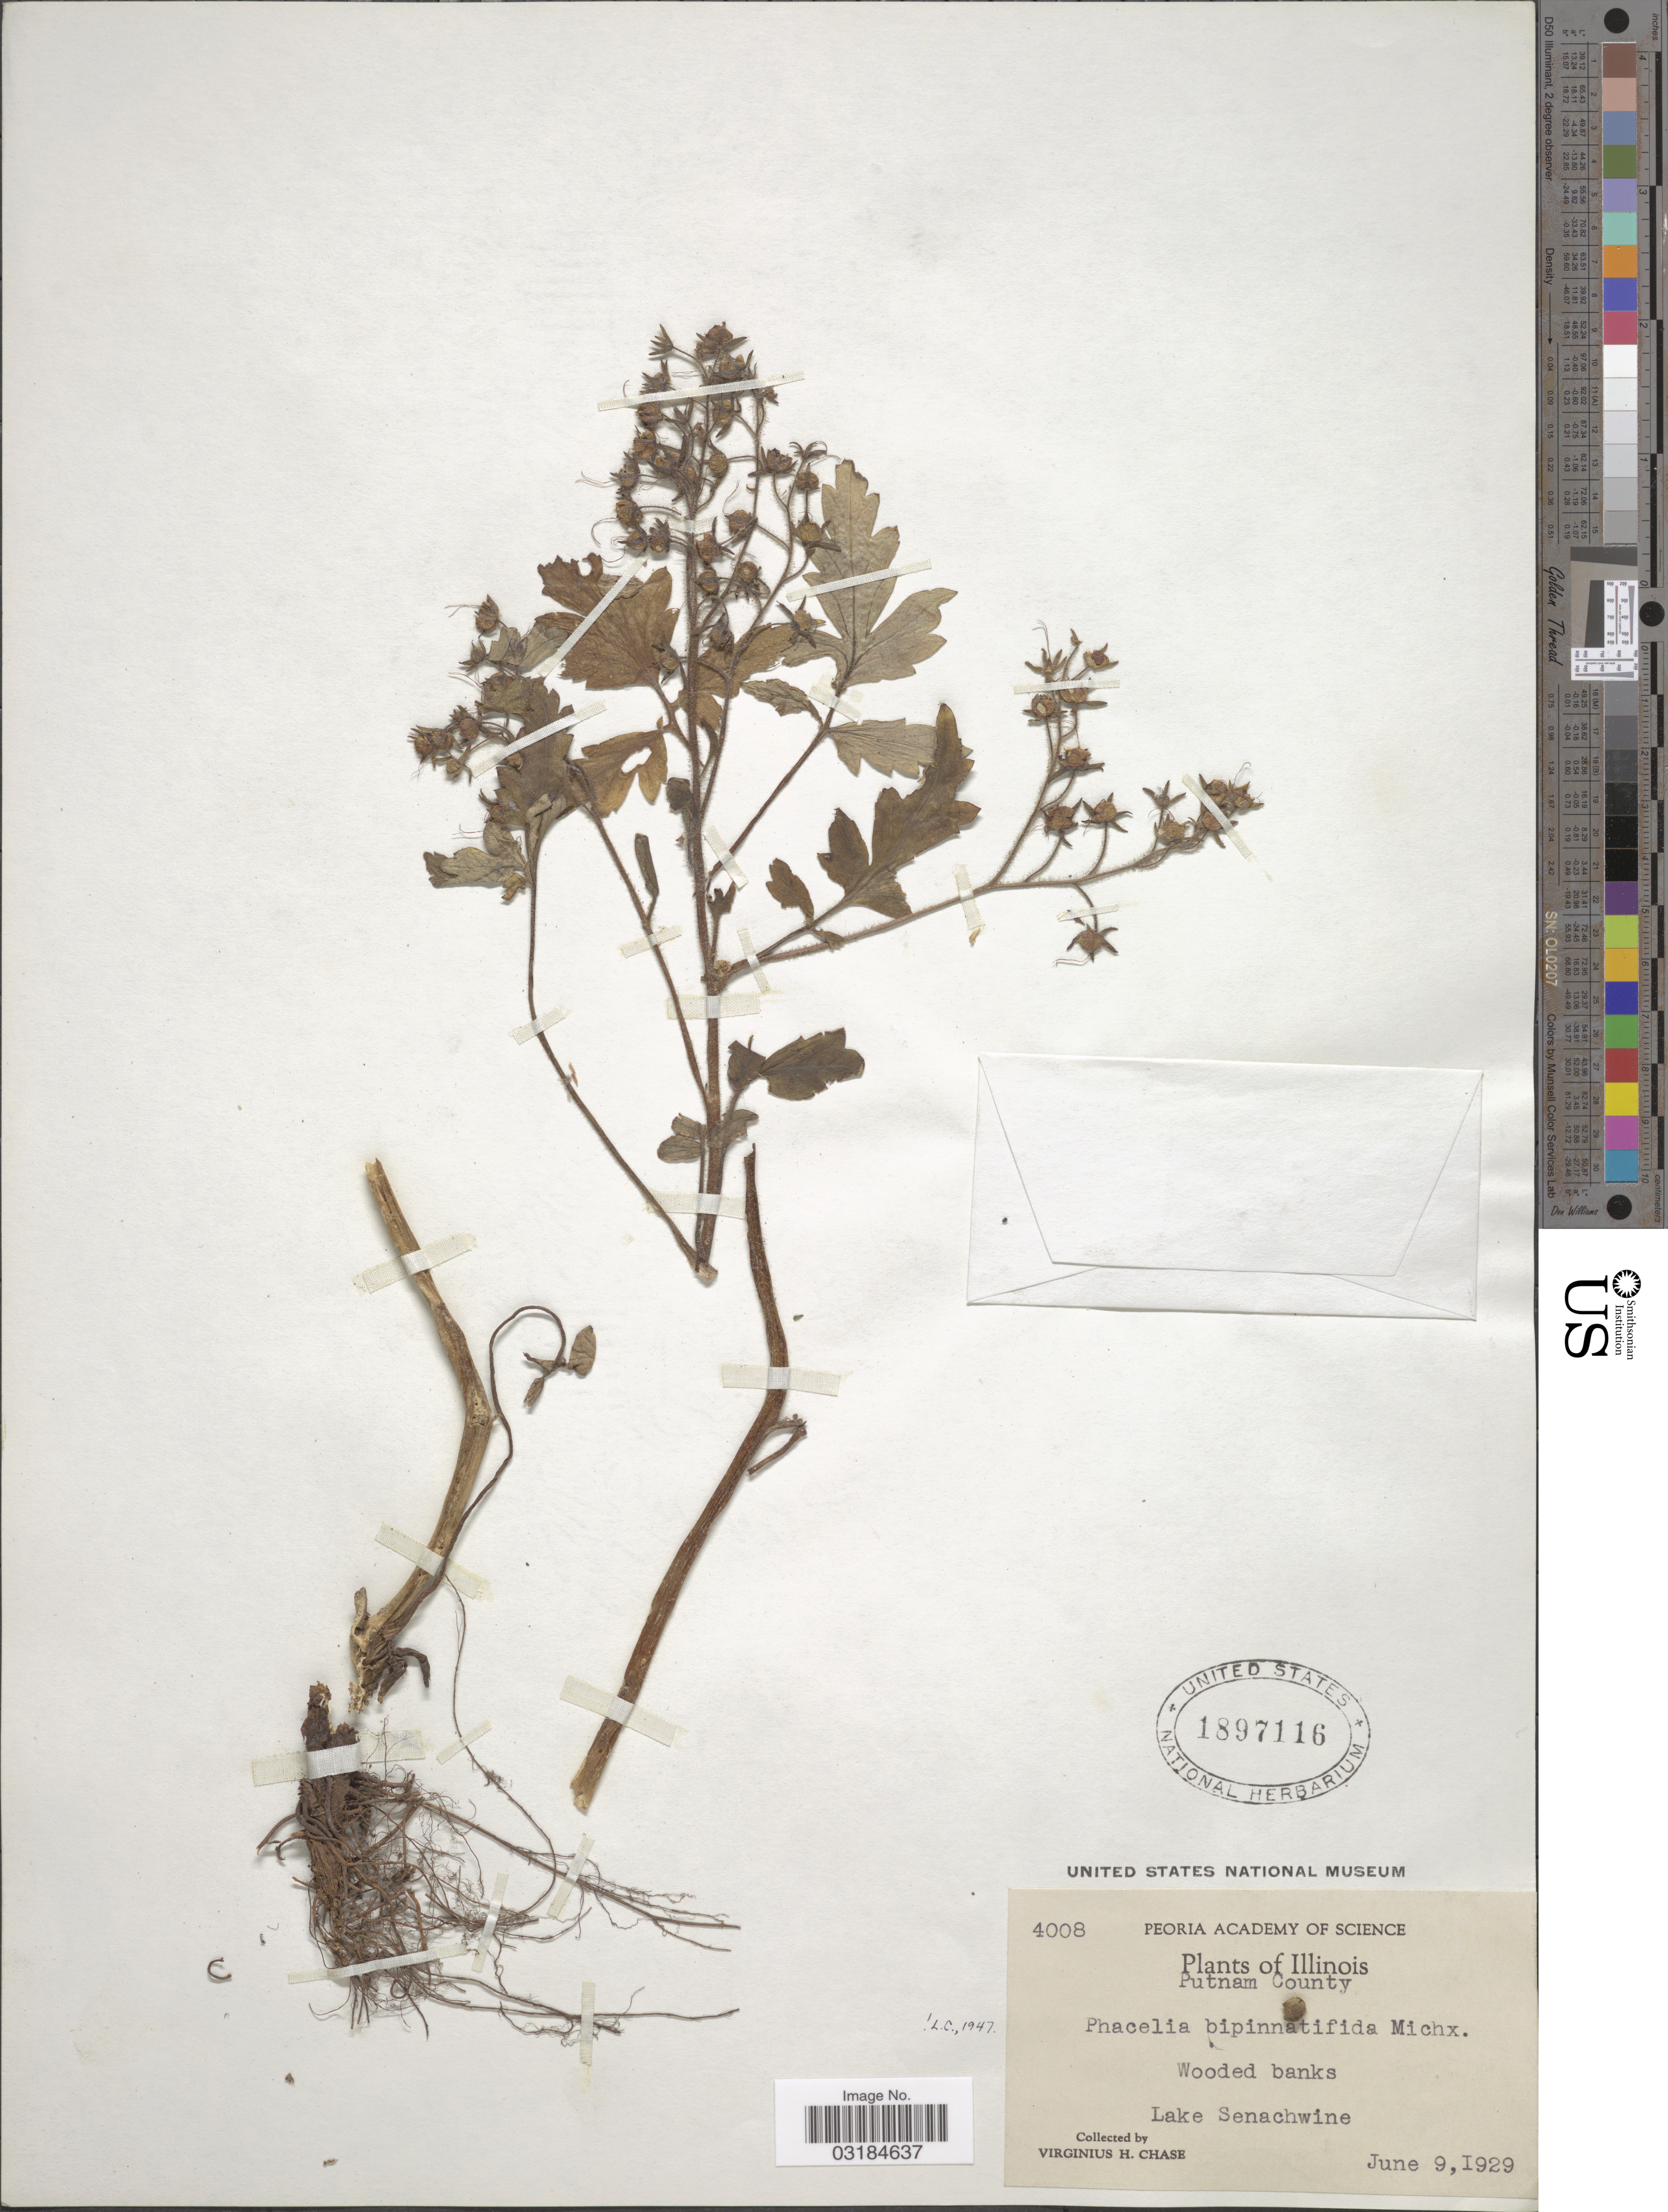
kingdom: Plantae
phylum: Tracheophyta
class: Magnoliopsida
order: Boraginales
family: Hydrophyllaceae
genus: Phacelia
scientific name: Phacelia bipinnatifida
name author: (Atwood) Michx.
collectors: V. H. Chase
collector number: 4008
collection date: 1929-06-09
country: United States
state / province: Illinois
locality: Putnam County, Lake Senachwine.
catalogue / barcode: US 1897116